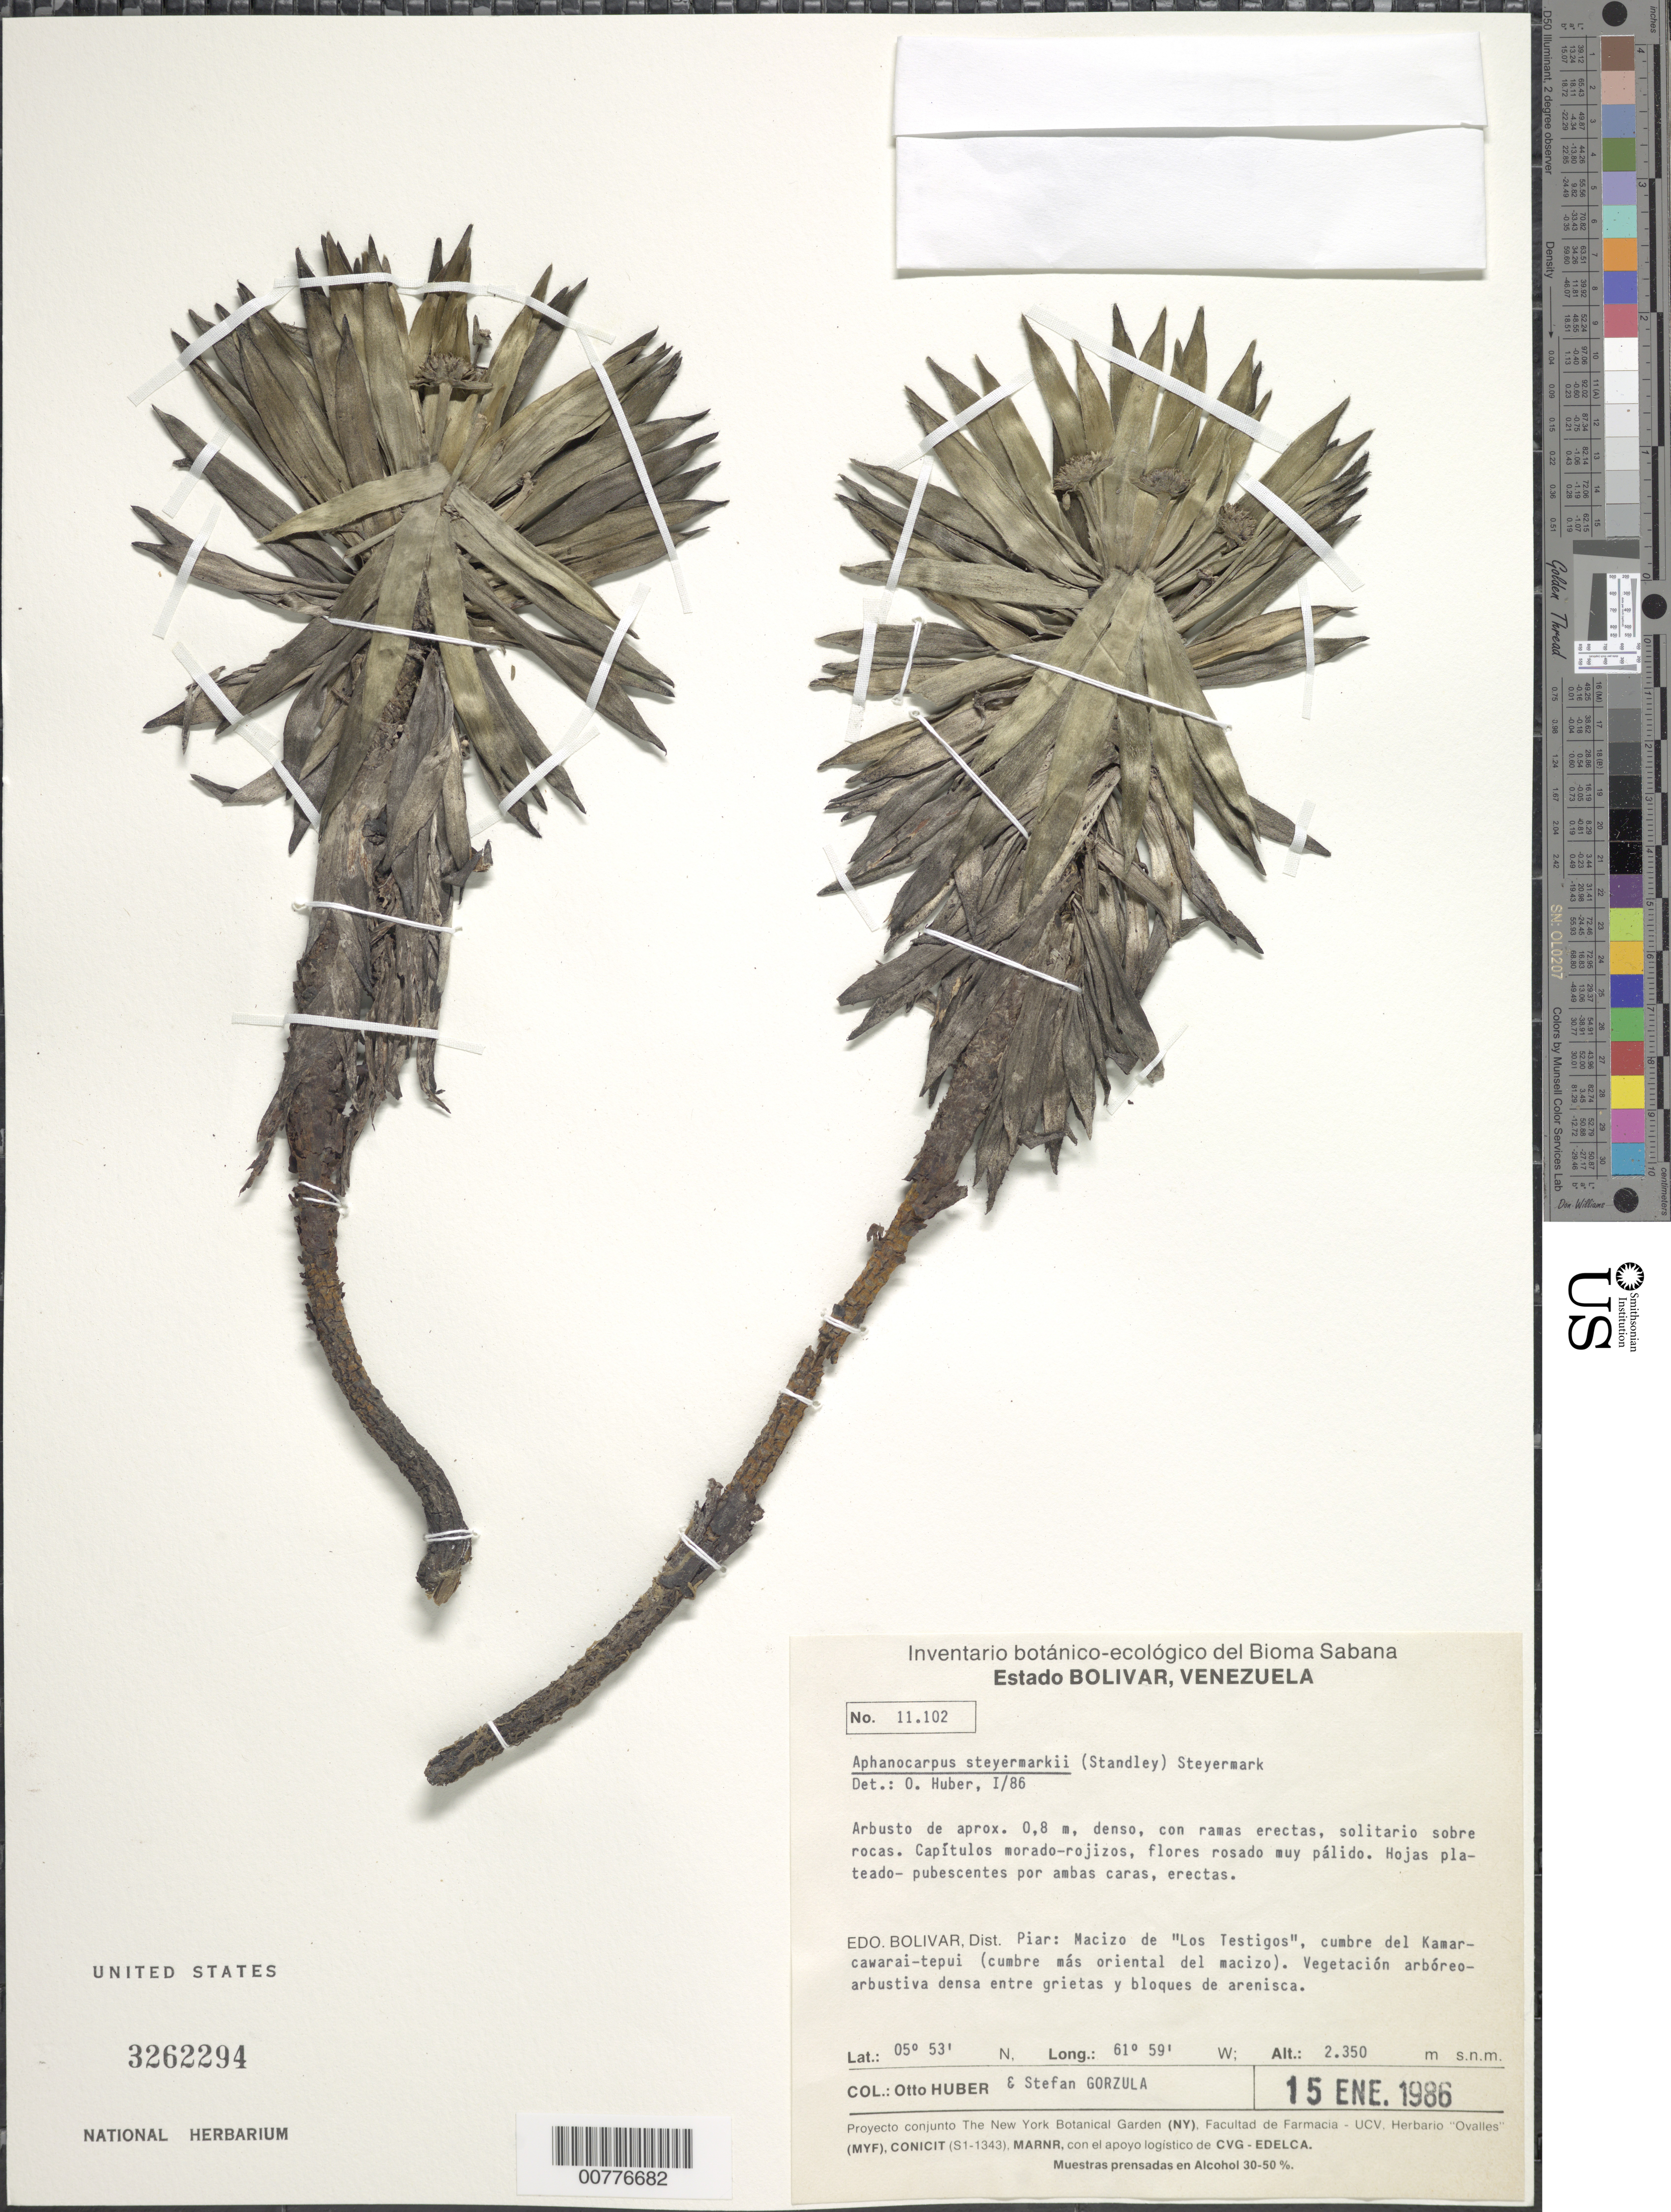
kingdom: Plantae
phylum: Tracheophyta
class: Magnoliopsida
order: Gentianales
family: Rubiaceae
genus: Aphanocarpus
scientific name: Aphanocarpus steyermarkii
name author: (Standl.) Steyerm.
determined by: Huber, Otto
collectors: O. Huber & S. Gorzula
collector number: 11102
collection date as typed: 15-Jan-86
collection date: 1986-01-15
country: Venezuela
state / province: Bolívar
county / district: Piar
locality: Maczio de "Los Testigos", cumbre del Kamarcawarai-tepuí (cumbre mas oriental del macizo)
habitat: Vegetación arboreo-arbustiva densa entre grietas y bloques de arenisca; en grietas; sobre rocas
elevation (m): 2350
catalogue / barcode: US 3262294